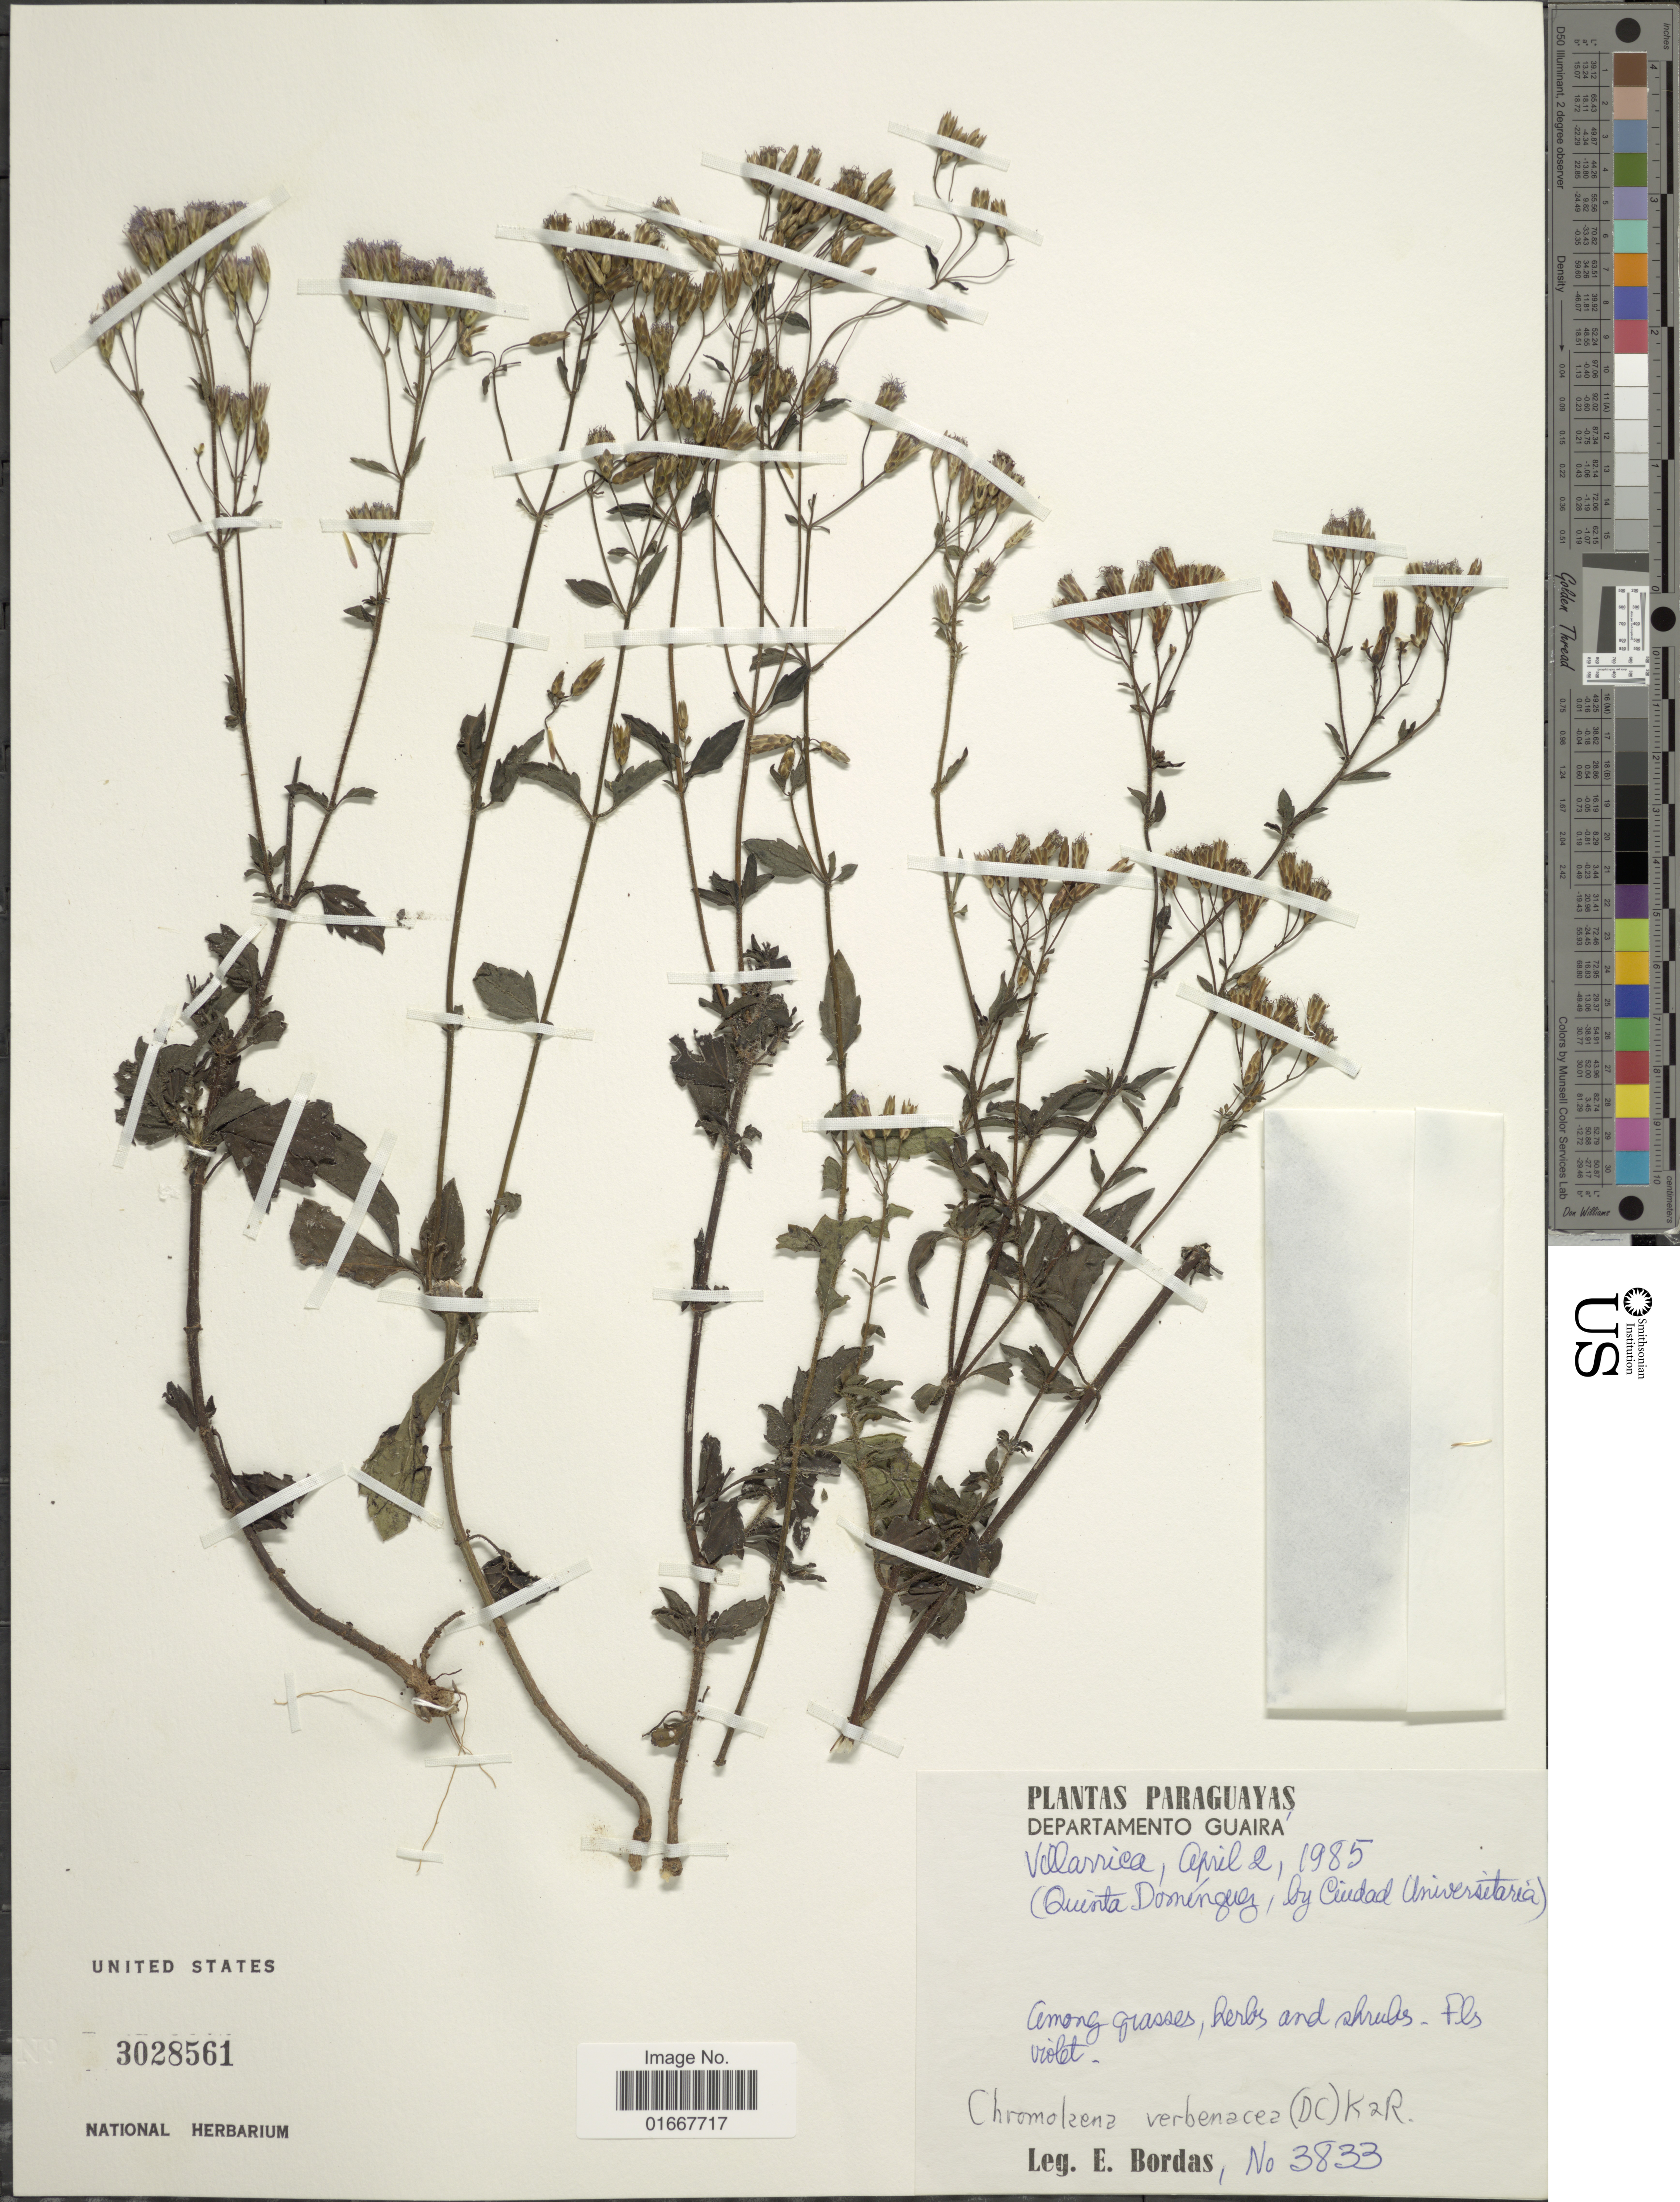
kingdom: Plantae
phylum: Tracheophyta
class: Magnoliopsida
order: Asterales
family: Asteraceae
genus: Chromolaena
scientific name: Chromolaena verbenacea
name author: (DC.) R.M. King & H. Rob.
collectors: E. Bordas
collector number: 3833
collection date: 1985-04-02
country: Paraguay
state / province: Guaira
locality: Villarrica (Quinta Doménguez, by Ciudad Universitaria)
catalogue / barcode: US 3028561